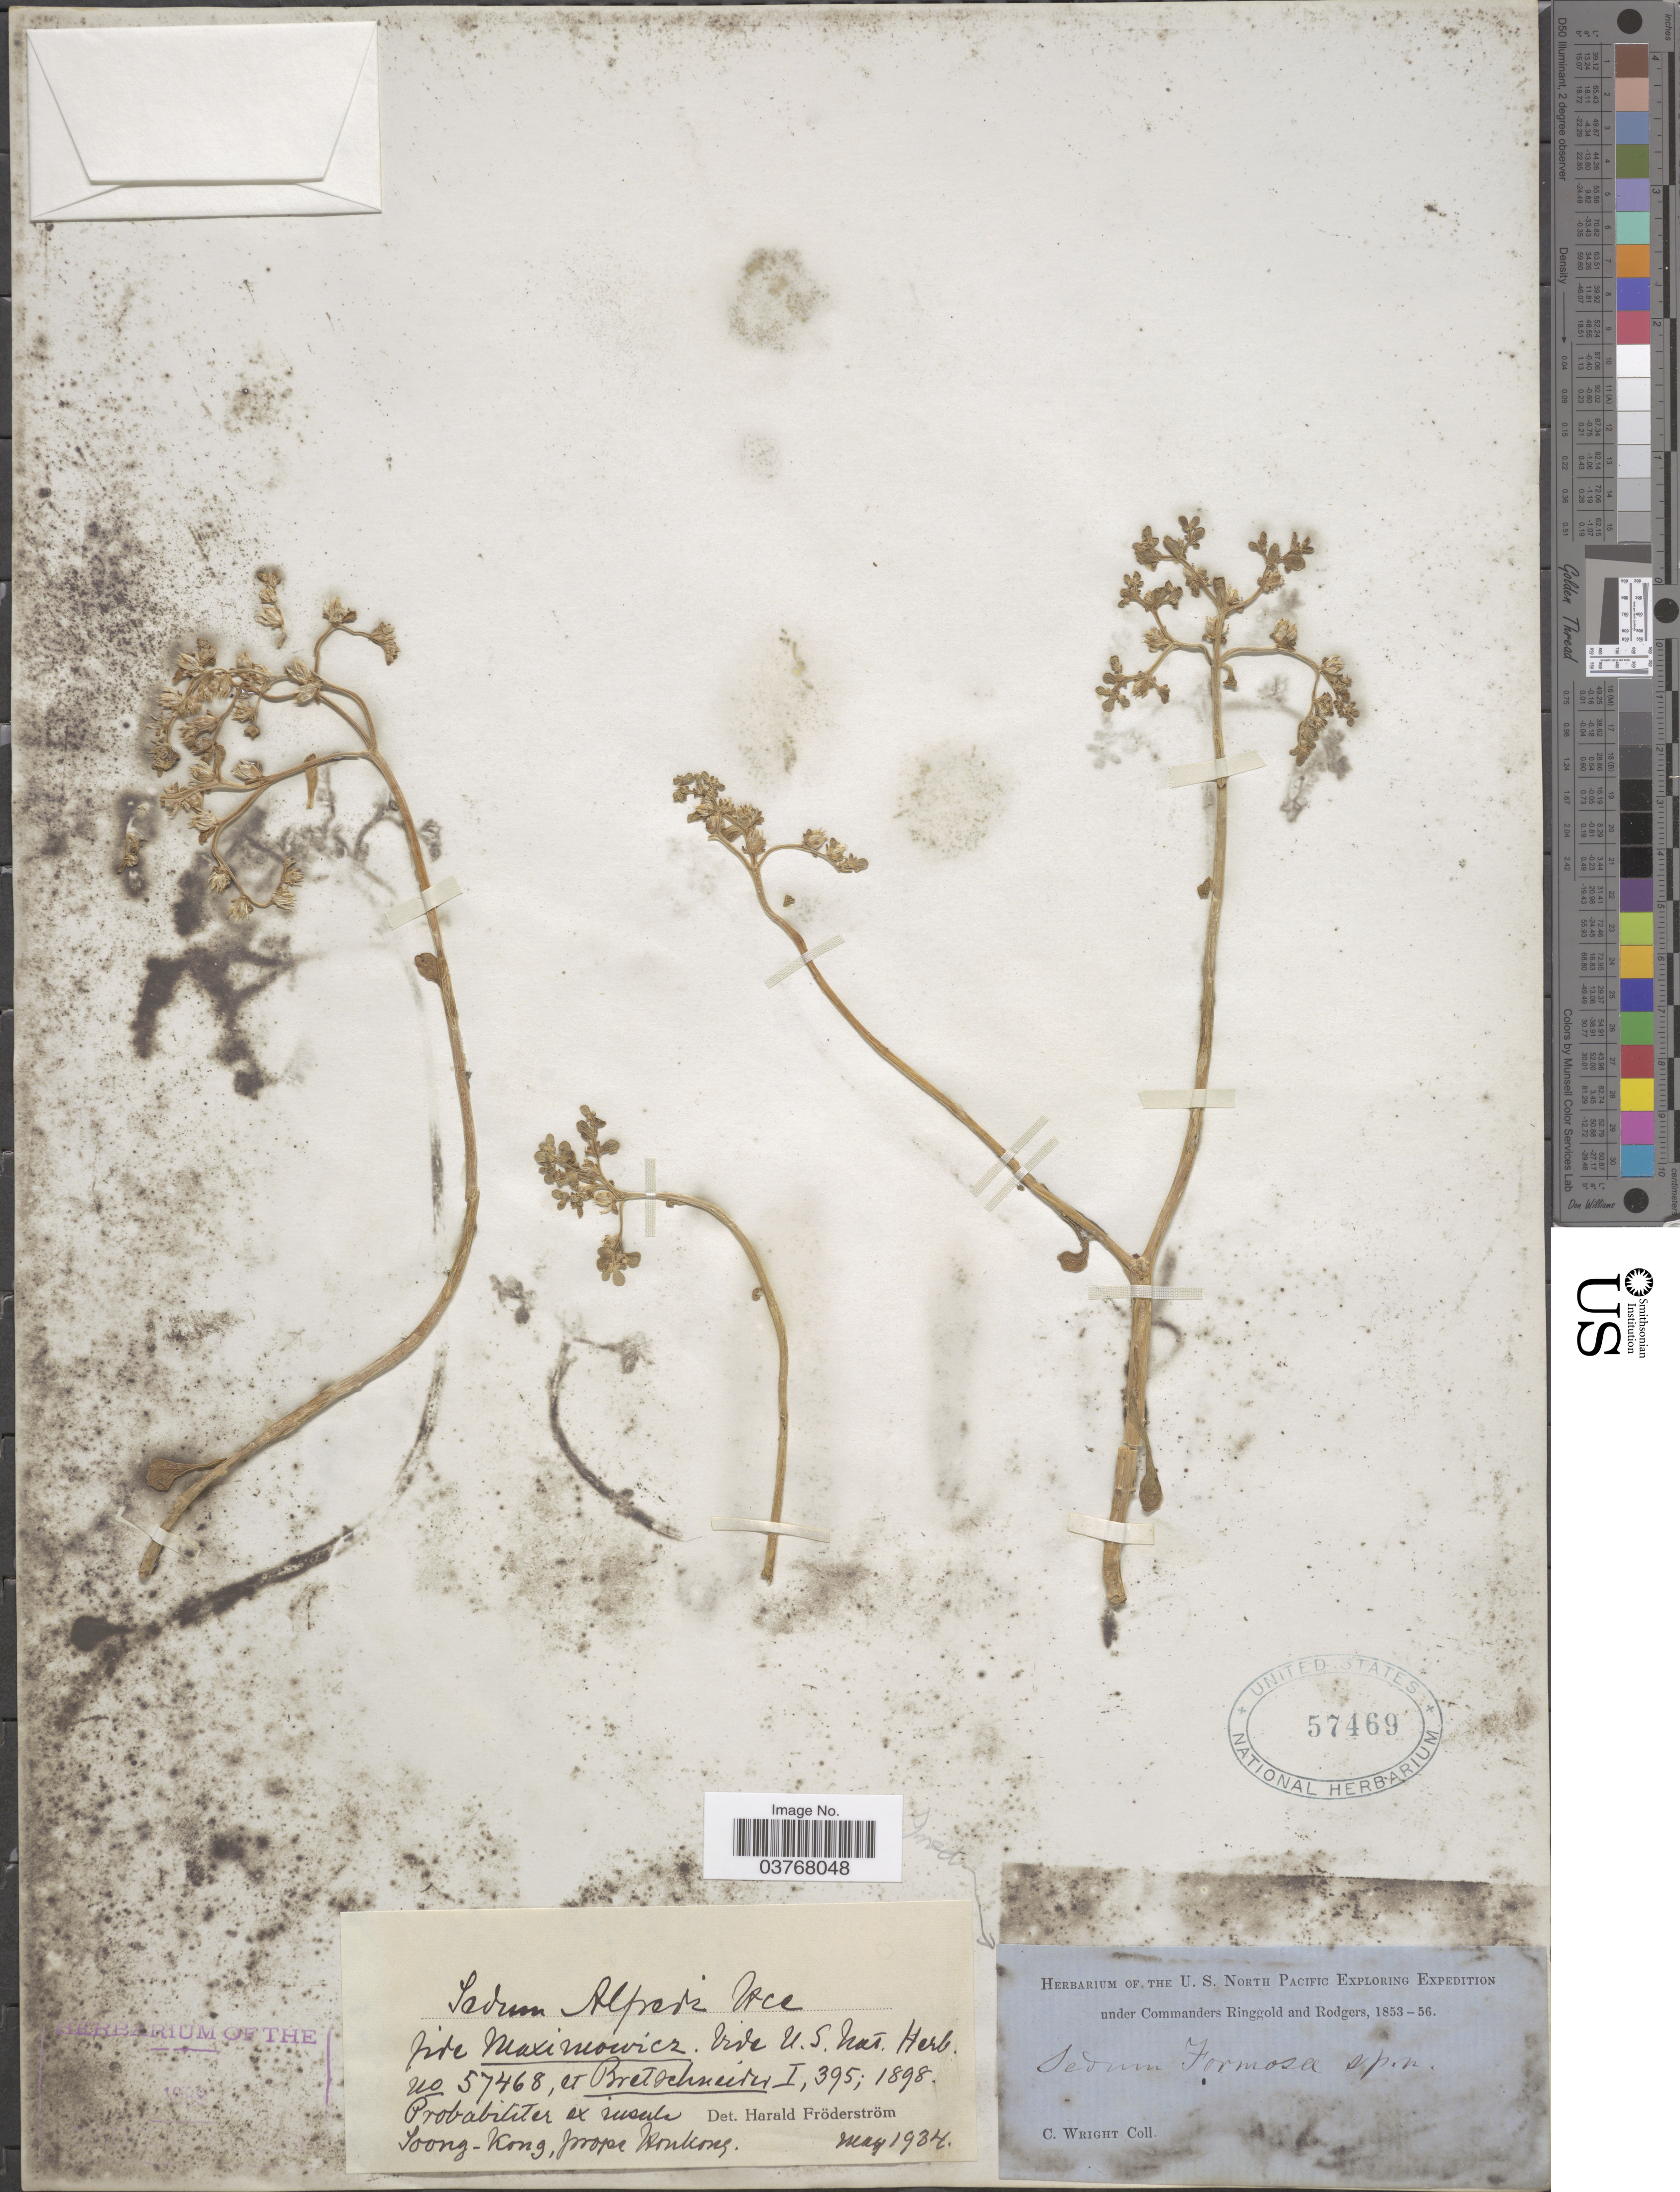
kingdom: Plantae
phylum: Tracheophyta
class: Magnoliopsida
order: Saxifragales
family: Crassulaceae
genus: Sedum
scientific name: Sedum alfredi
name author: Hance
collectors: C. Wright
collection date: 1853/1856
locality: Soong-Kong, prope Konkong [interpreted]. [unsure placement]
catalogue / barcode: US 57469